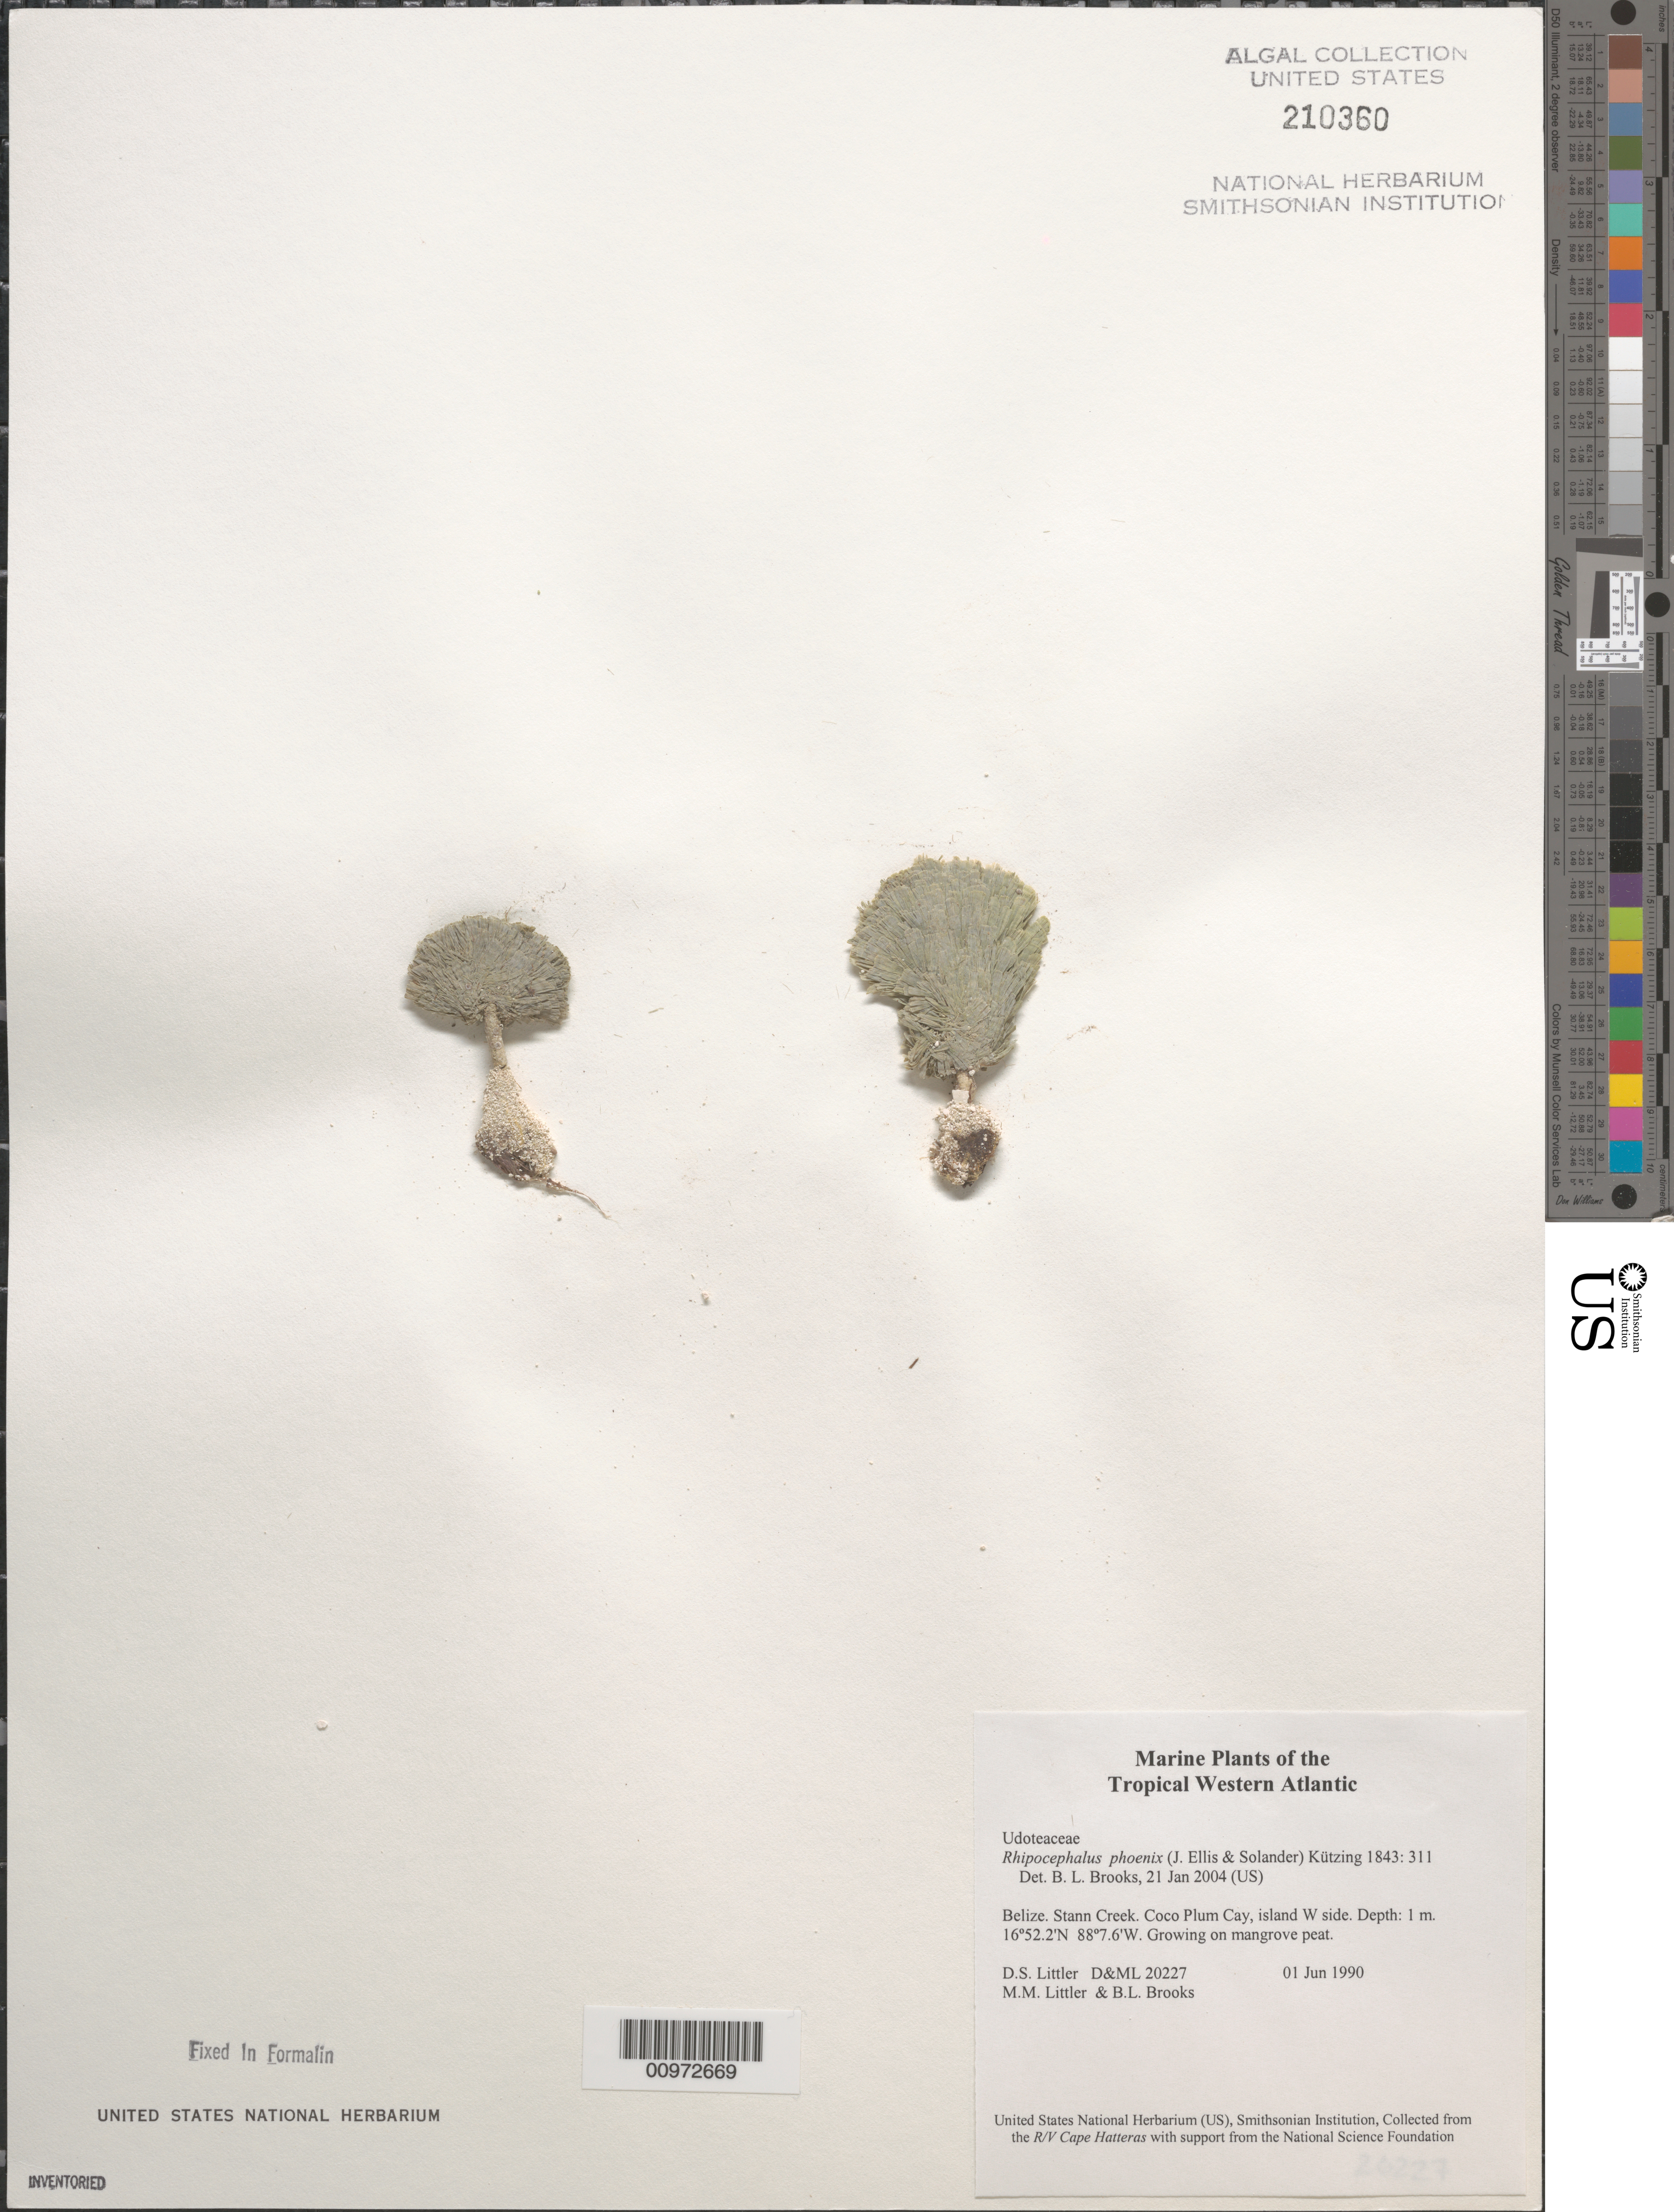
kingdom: Plantae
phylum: Chlorophyta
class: Ulvophyceae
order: Bryopsidales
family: Udoteaceae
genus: Rhipocephalus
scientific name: Rhipocephalus phoenix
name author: (J. Ellis & Sol.) Kütz.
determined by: Brooks, B. L., (BOT), Smithsonian Institution - National Museum of Natural History (UNITED STATES)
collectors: D. S. Littler, M. M. Littler & B. Brooks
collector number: D&ML 20227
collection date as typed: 01 Jun 1990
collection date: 1990-06-01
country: Belize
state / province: Stann Creek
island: Coco Plum Cay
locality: West side of island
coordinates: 16 52.2'N, 88 7.6'W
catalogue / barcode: US 210360